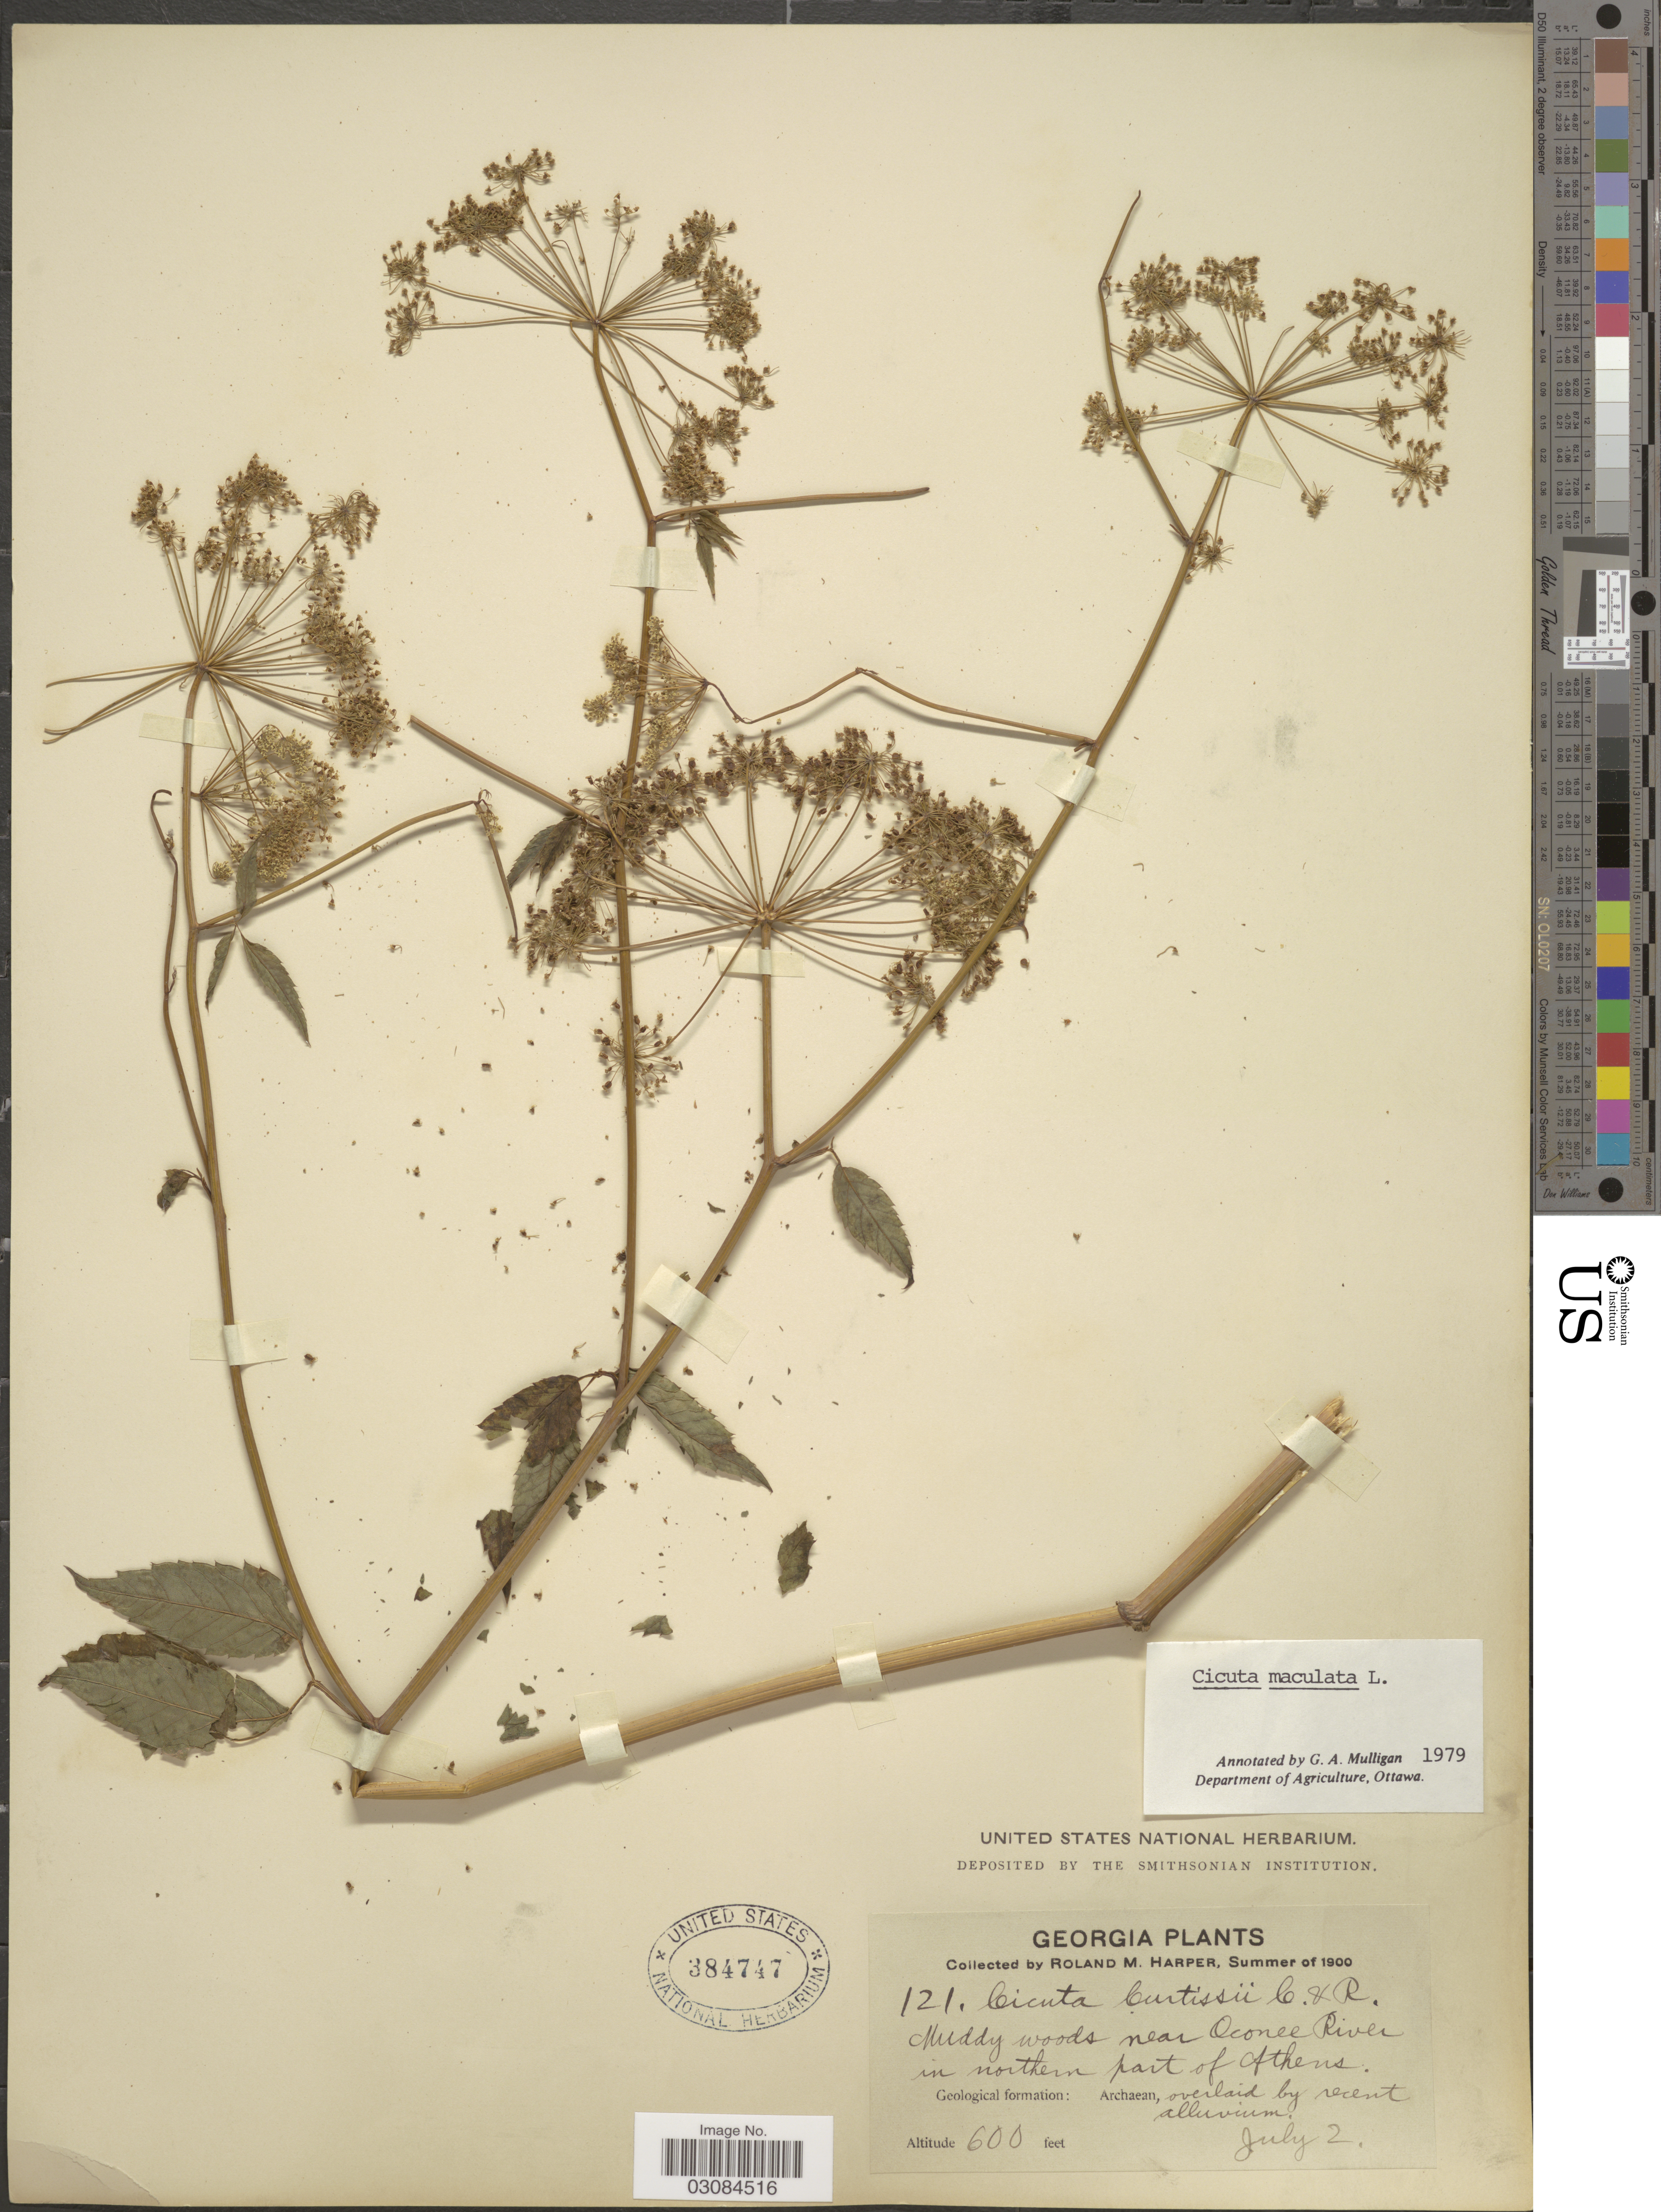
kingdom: Plantae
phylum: Tracheophyta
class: Magnoliopsida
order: Apiales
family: Apiaceae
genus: Cicuta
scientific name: Cicuta maculata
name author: L.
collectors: R. M. Harper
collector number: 121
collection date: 1900-07-02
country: United States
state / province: Georgia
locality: Muddy woods near Oconee River in northern part of Athens. Geological formation: Archean.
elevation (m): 183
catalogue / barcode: US 384747